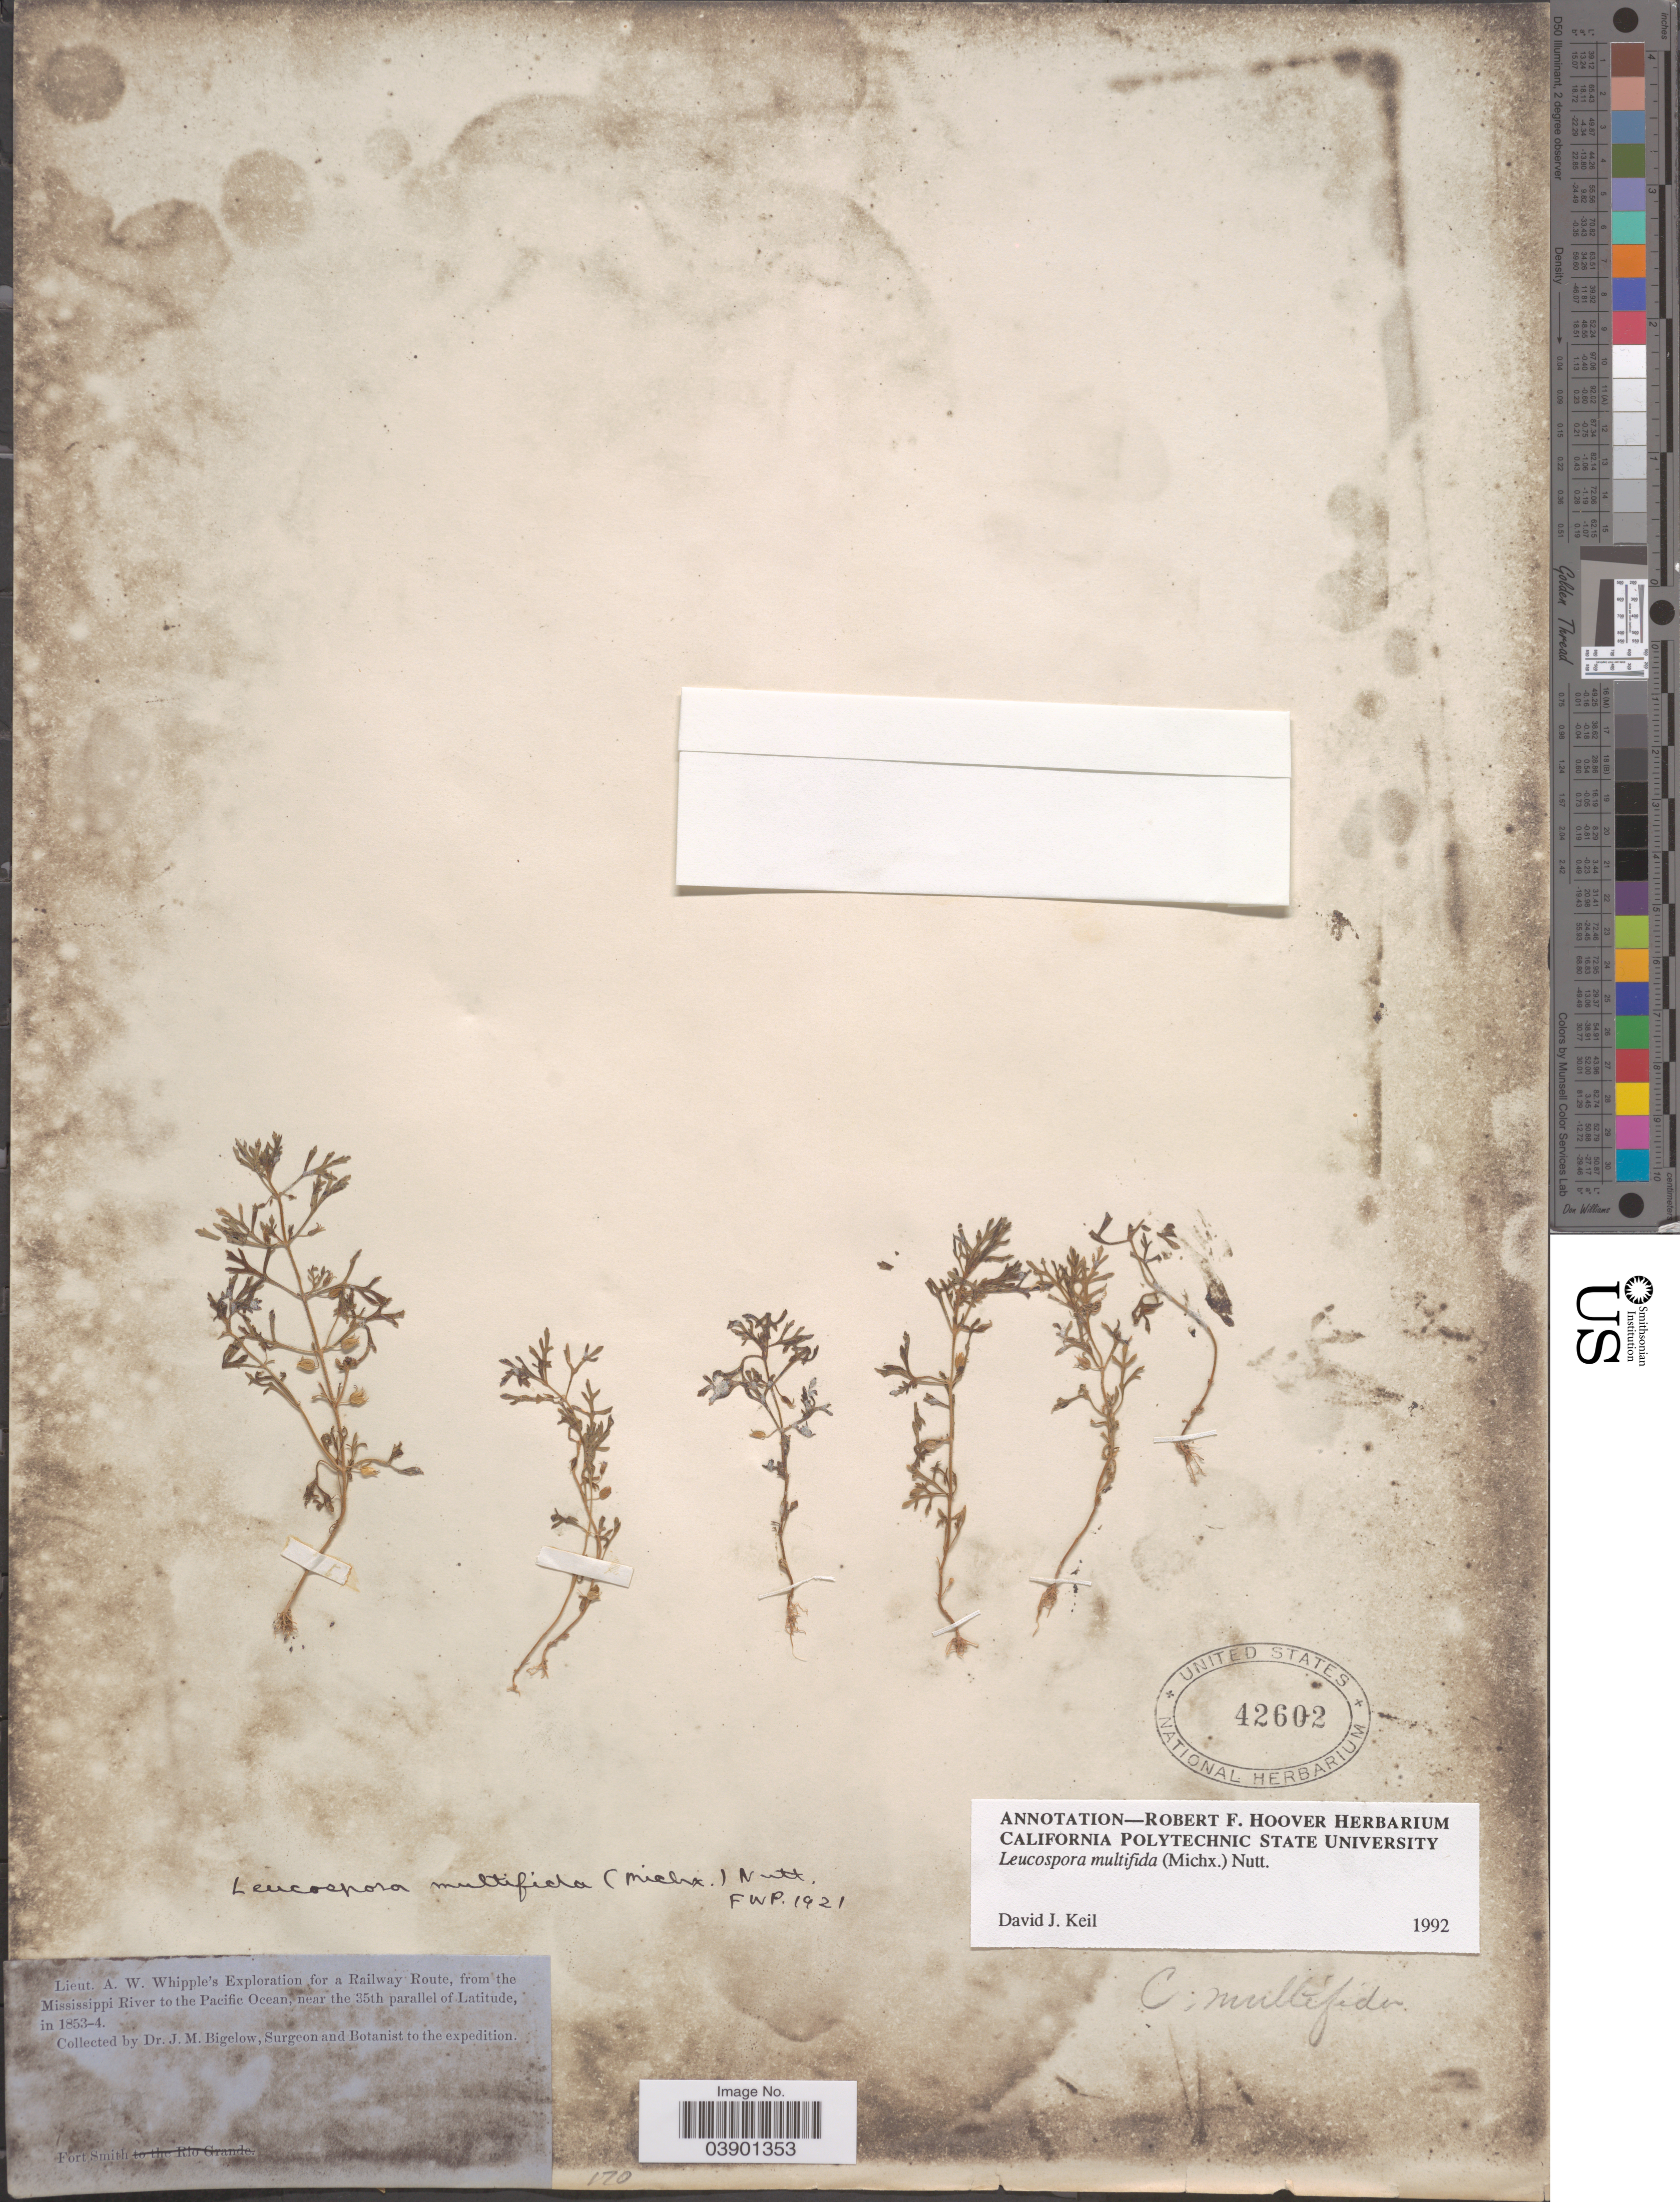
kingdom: Plantae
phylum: Tracheophyta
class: Magnoliopsida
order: Lamiales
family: Plantaginaceae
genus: Leucospora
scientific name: Leucospora multifida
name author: (Michx.) Nutt.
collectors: J. M. Bigelow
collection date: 1853/1854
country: United States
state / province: Arkansas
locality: A Railway Route, from the Mississippi River to the Pacific Ocean, near the 35th parallel of Latitude. Fort Smith.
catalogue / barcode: US 42602